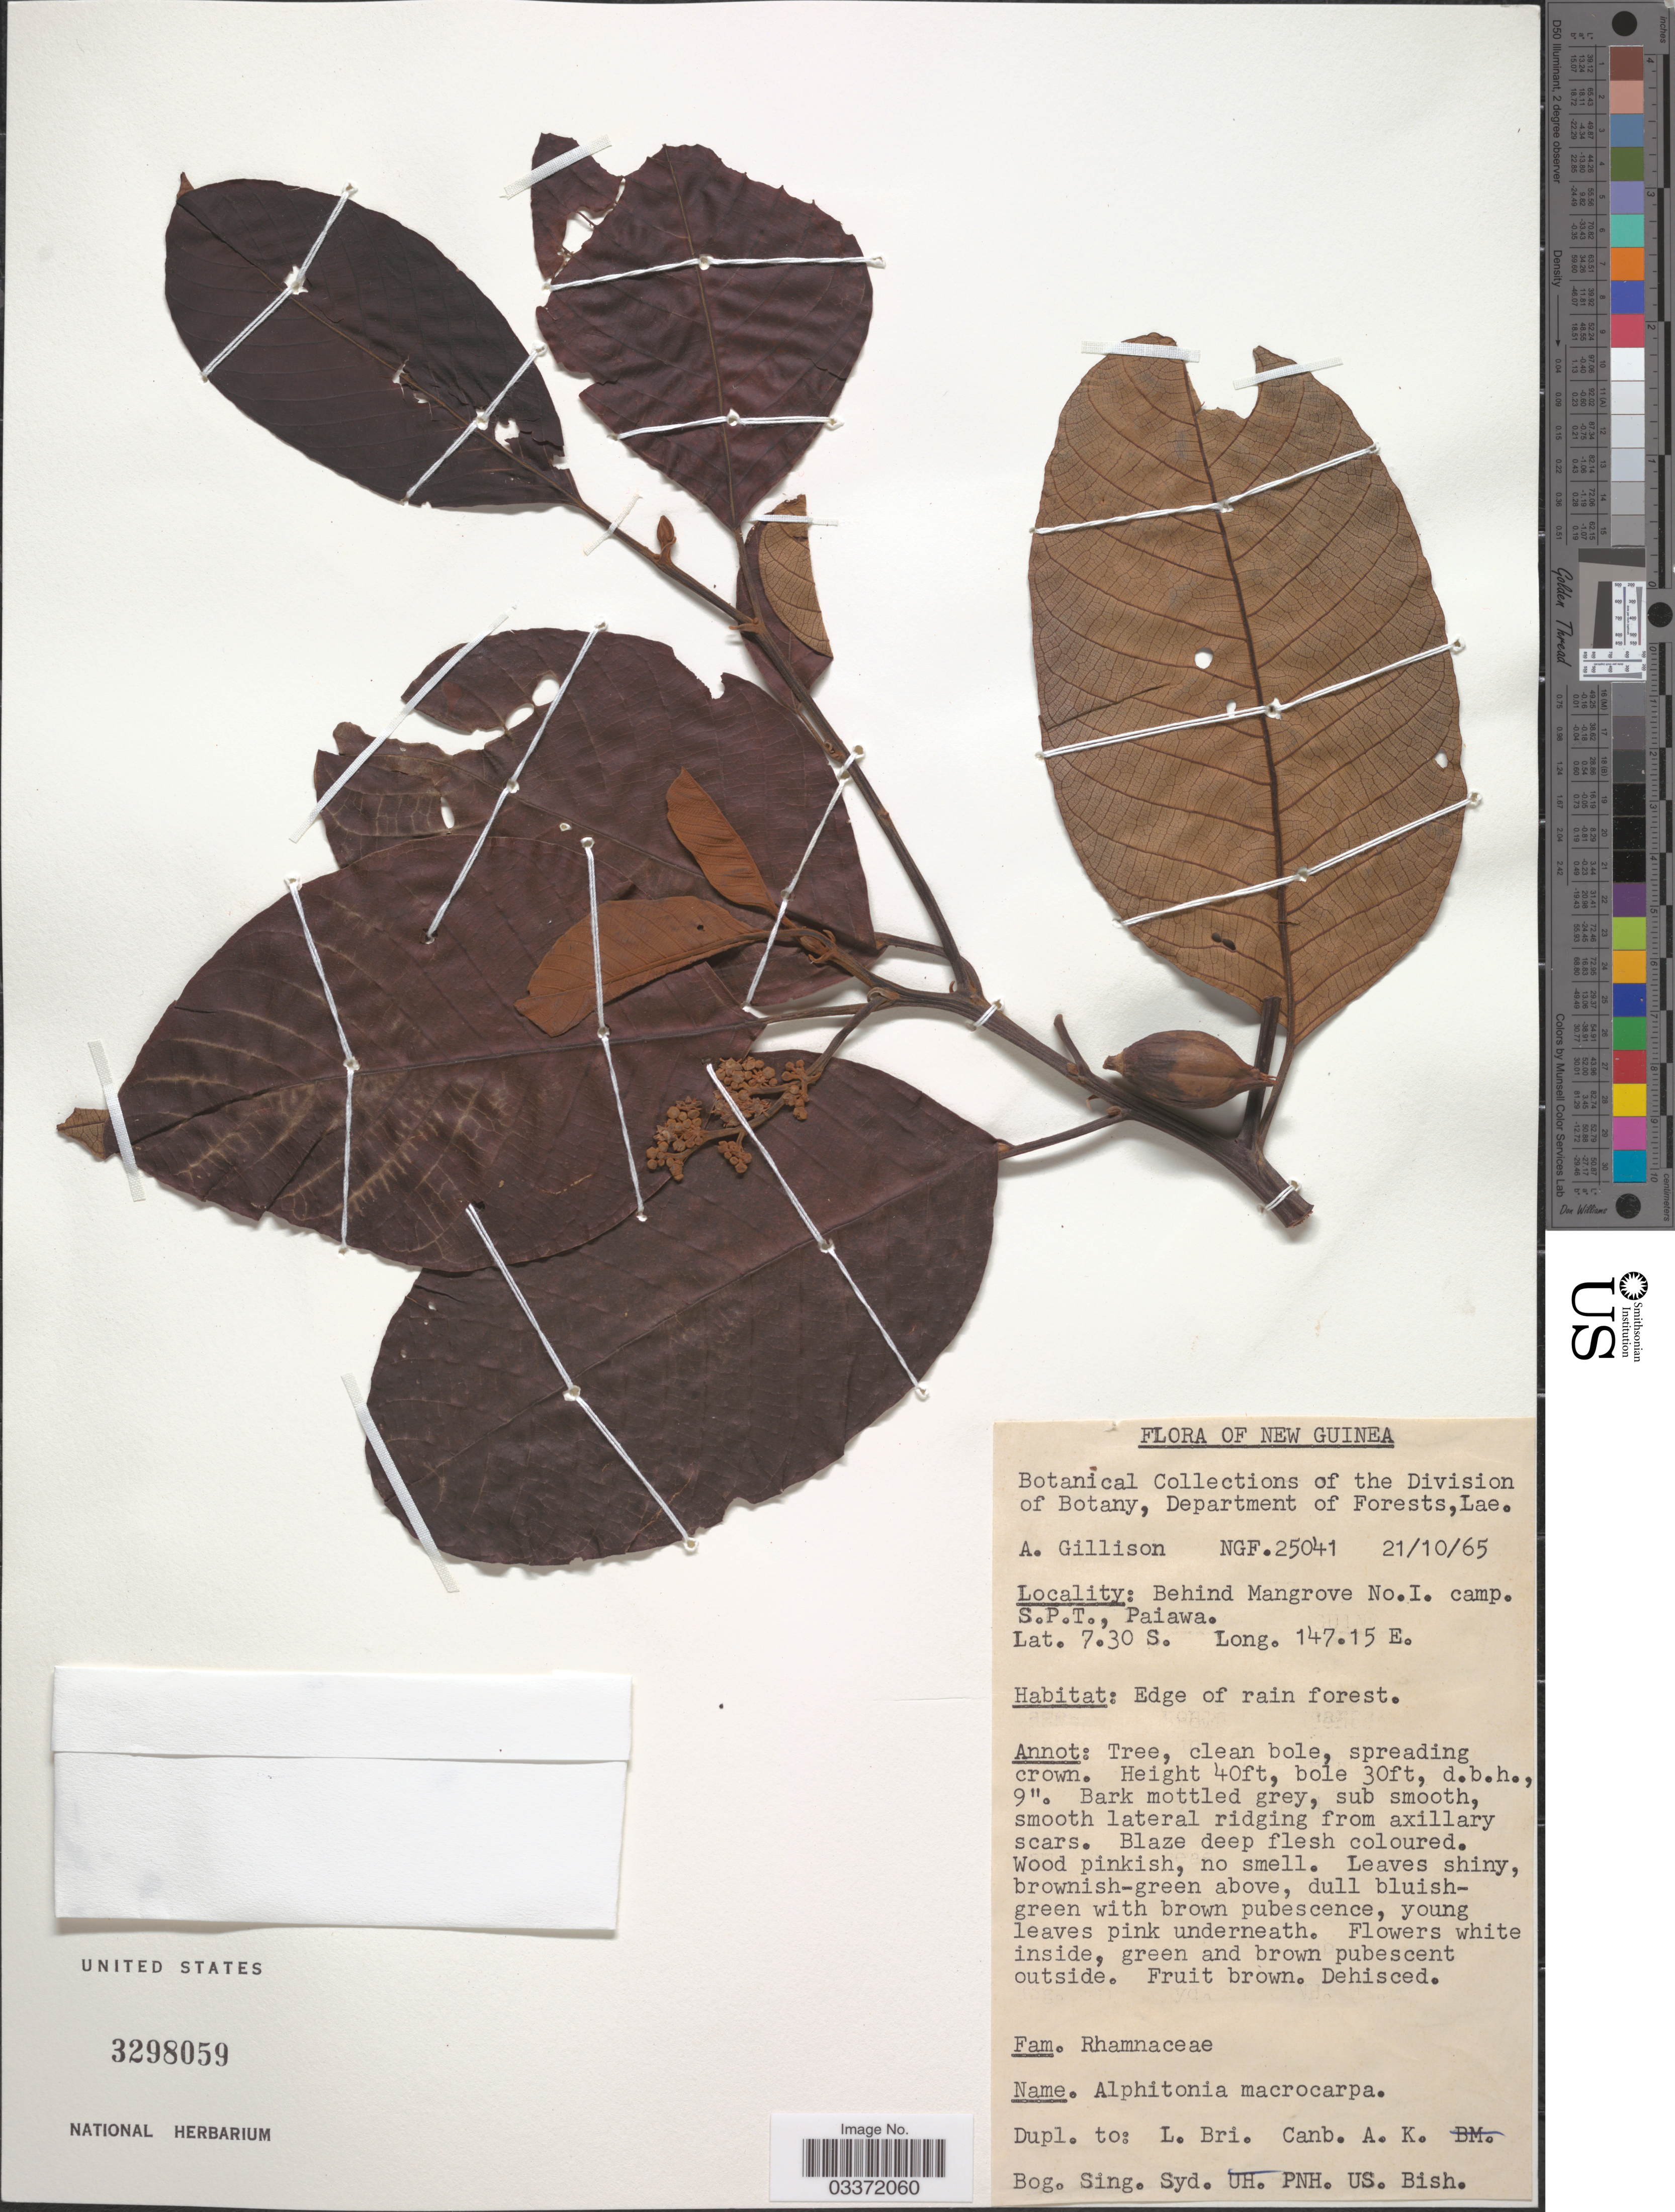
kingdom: Plantae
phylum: Tracheophyta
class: Magnoliopsida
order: Rosales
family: Rhamnaceae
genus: Alphitonia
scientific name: Alphitonia macrocarpa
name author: Mansf.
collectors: A. Gillison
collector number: NGF.25041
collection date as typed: Transcribed d/m/y: 21/10/65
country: Papua New Guinea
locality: New Guinea. Behind Mangrove No.I camp. S.P.T. Paiawa.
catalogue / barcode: US 3298059